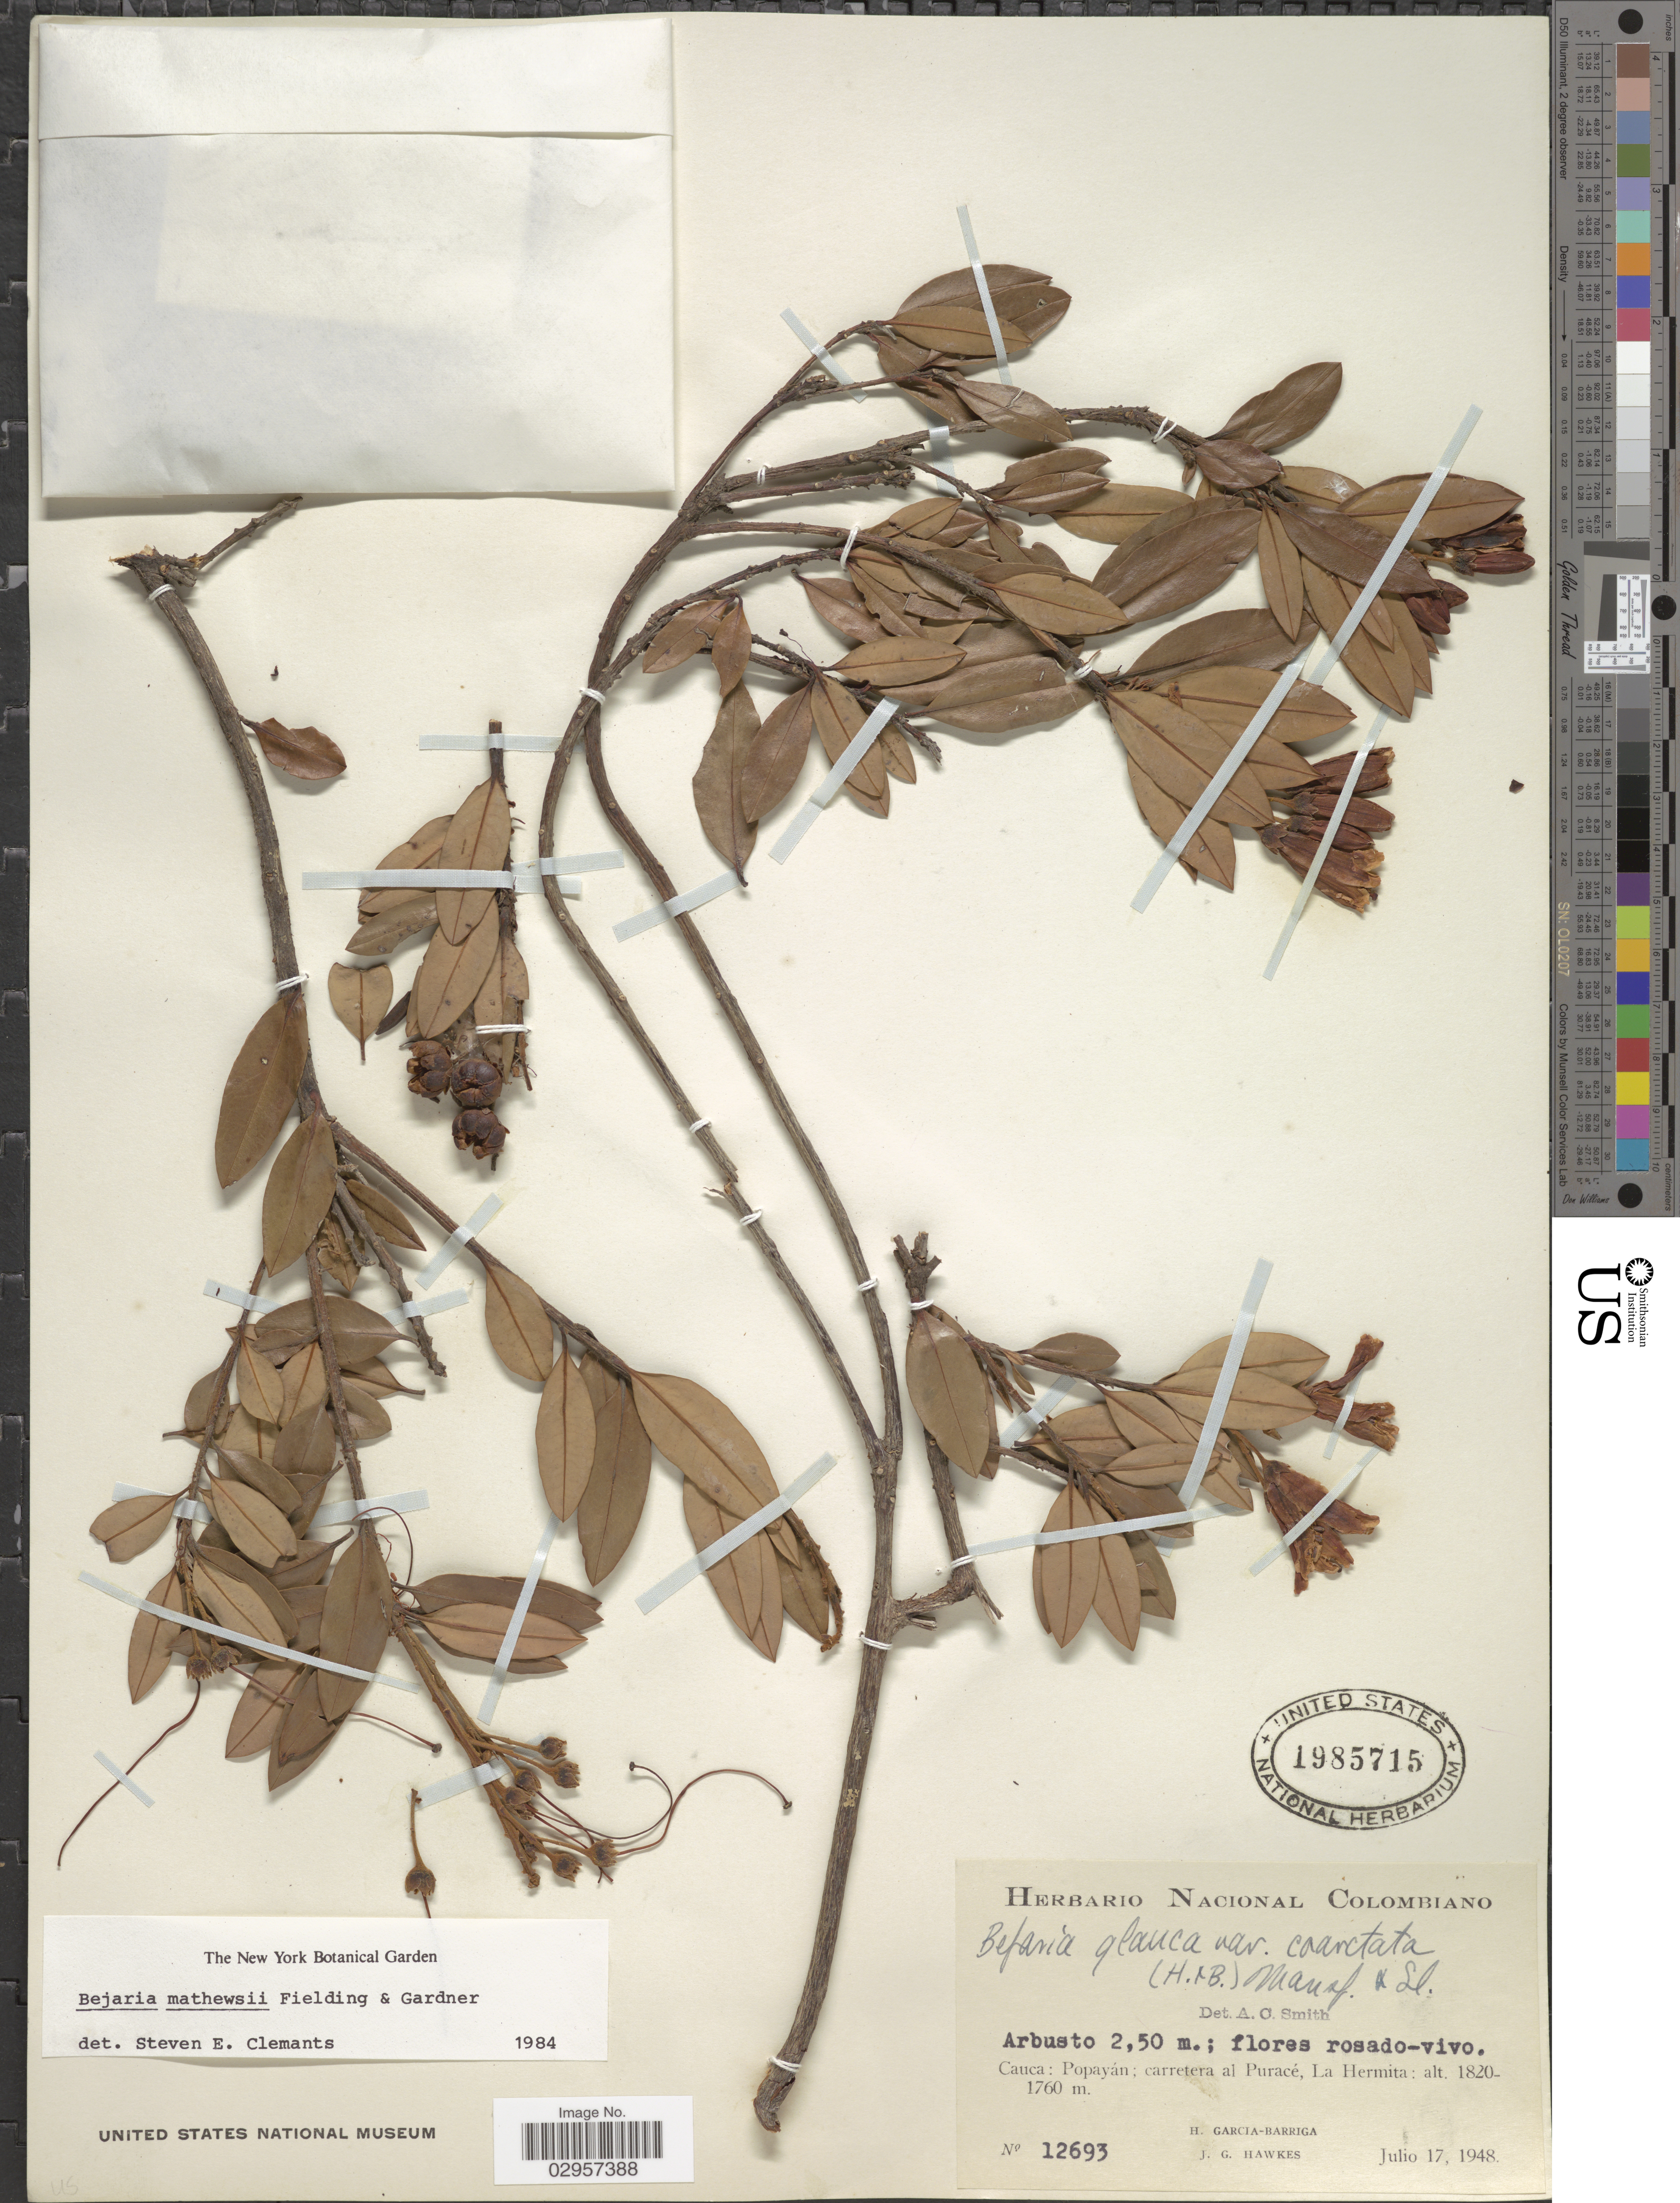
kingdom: Plantae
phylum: Tracheophyta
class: Magnoliopsida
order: Ericales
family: Ericaceae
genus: Bejaria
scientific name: Bejaria mathewsii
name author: Fielding & Gardner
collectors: H. García Barriga & J. Hawkes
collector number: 12693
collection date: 1948-07-17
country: Colombia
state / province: Cauca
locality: Cauca: Popayán; carretera al Puracé, La Hermita.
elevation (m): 1760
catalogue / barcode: US 1985715